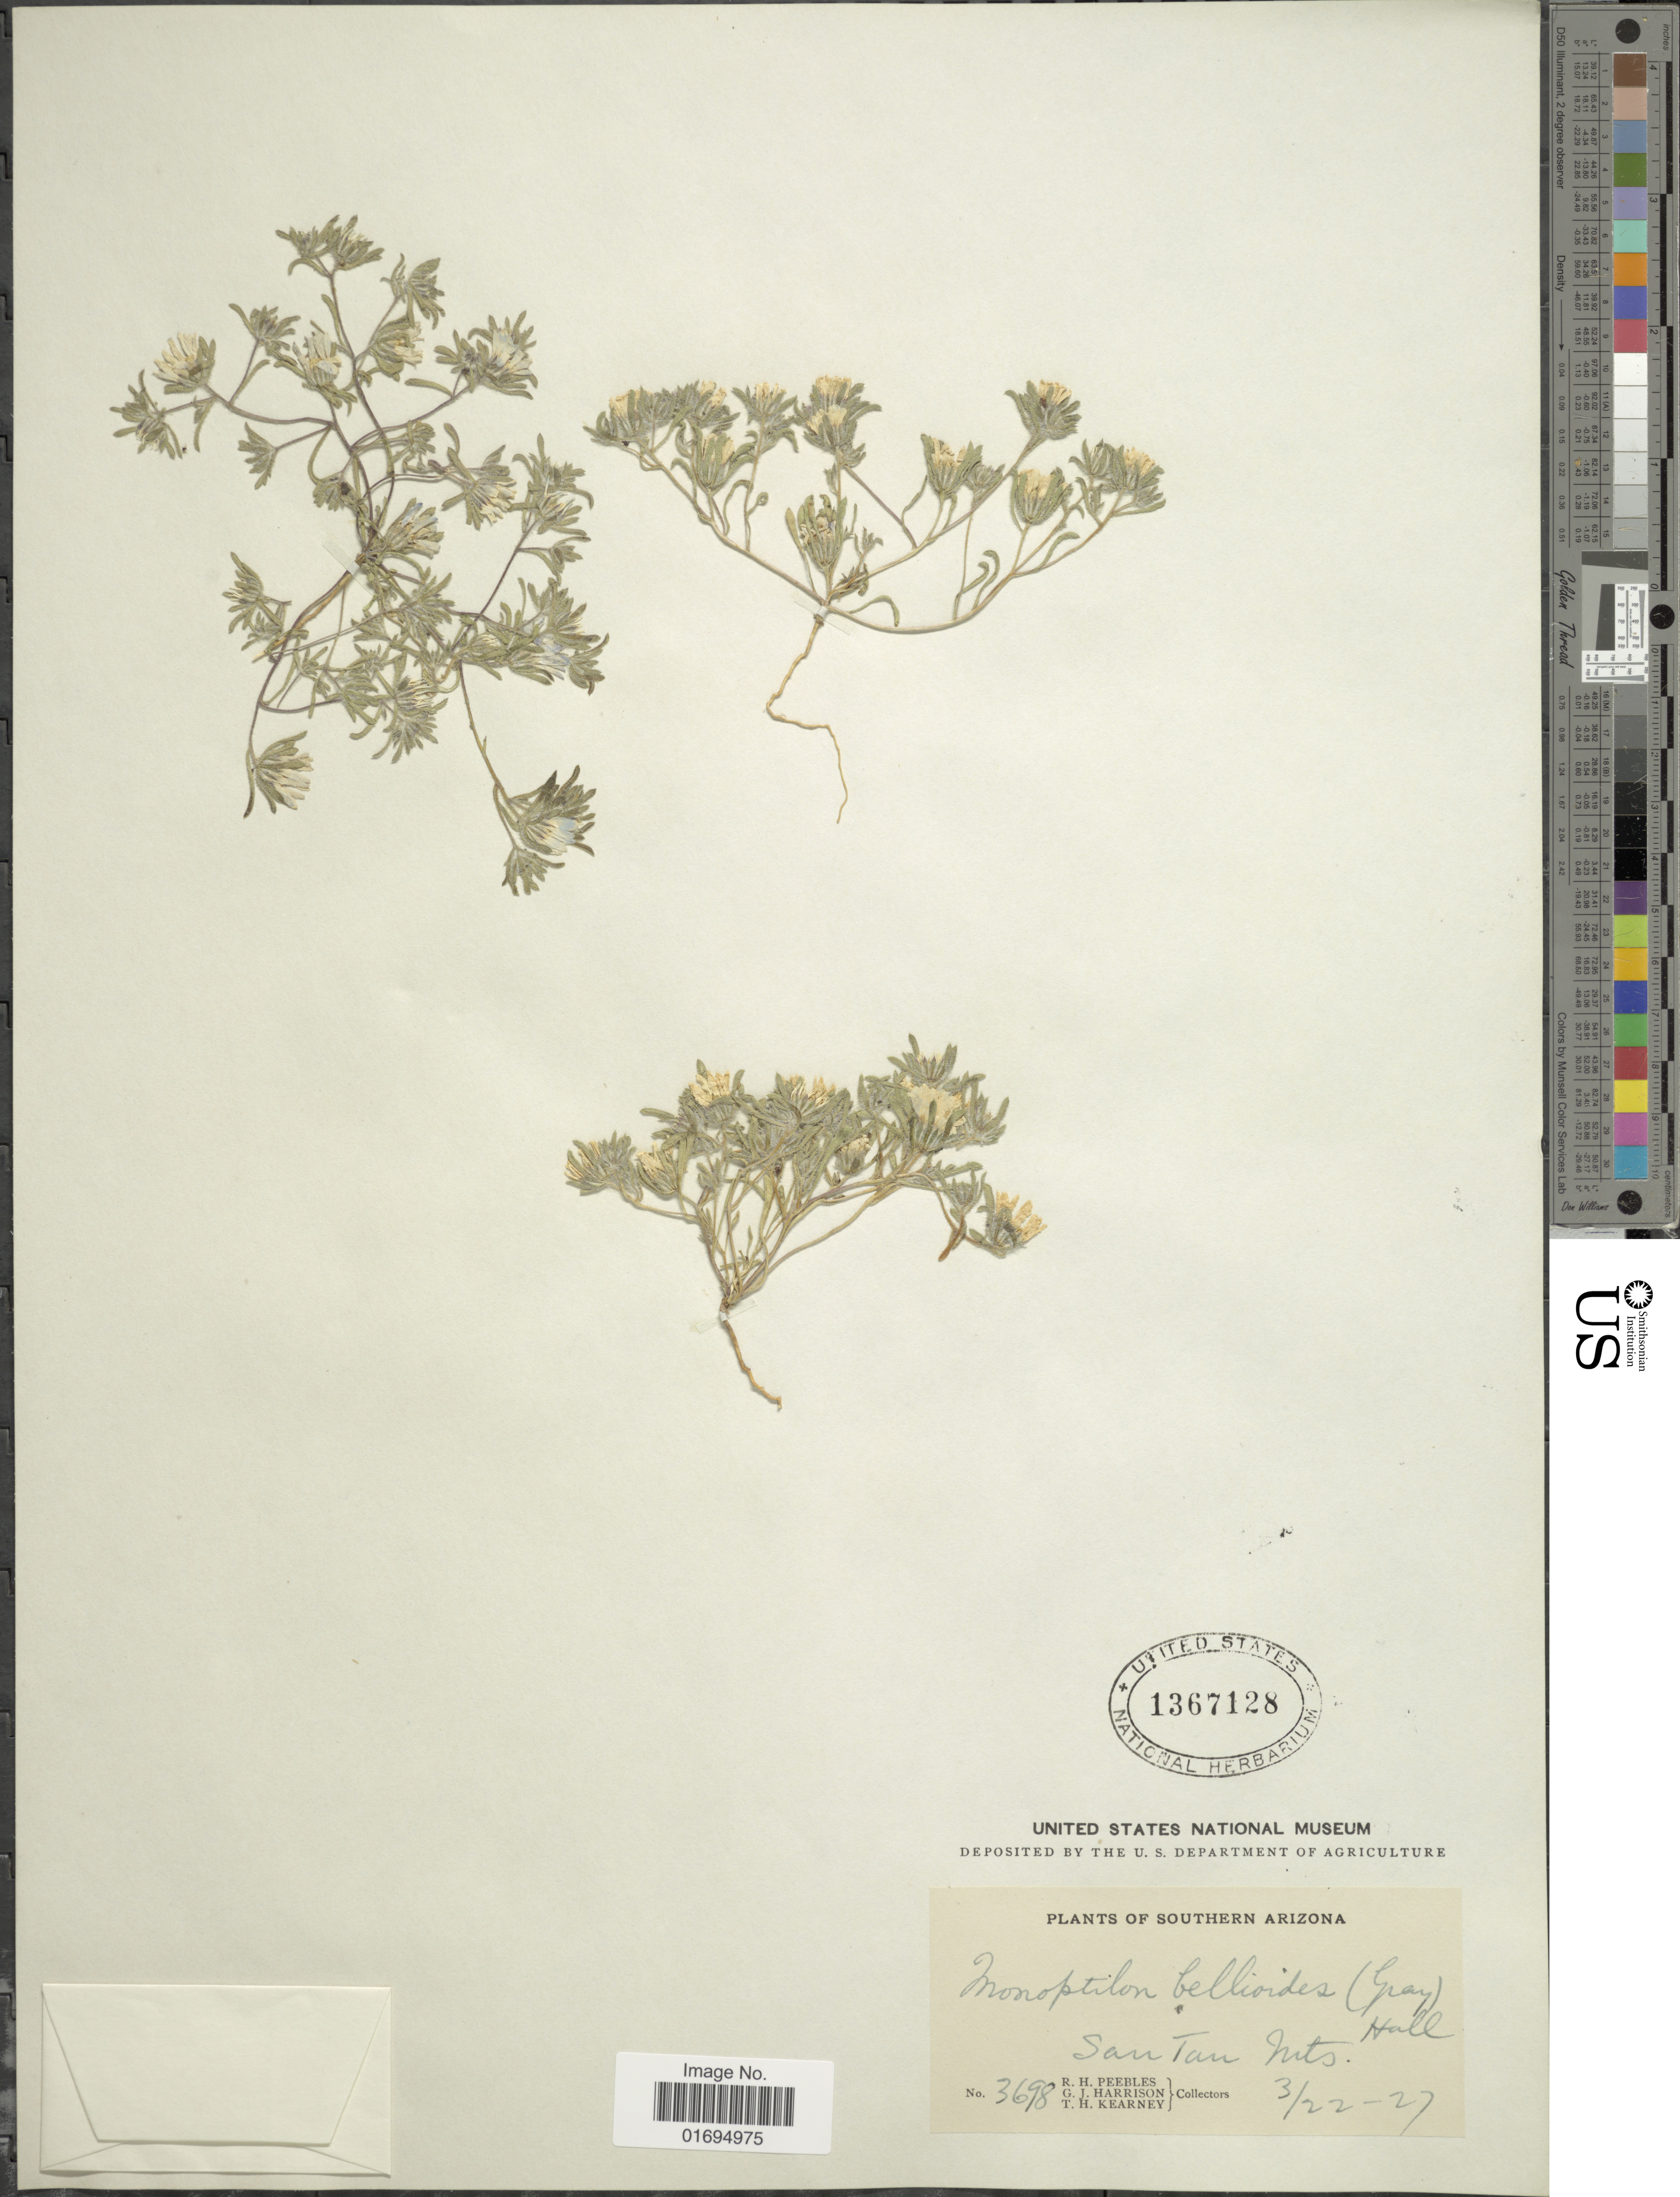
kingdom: Plantae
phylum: Tracheophyta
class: Magnoliopsida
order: Asterales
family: Asteraceae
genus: Monoptilon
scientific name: Monoptilon bellioides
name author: (A. Gray) H.M. Hall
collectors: R. H. Peebles, G. J. Harrison & T. H. Kearney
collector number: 3698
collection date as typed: Transcribed d/m/y: 22/3/27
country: United States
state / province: Arizona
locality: Southern Arizona, San Tan Mts.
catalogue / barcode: US 1367128